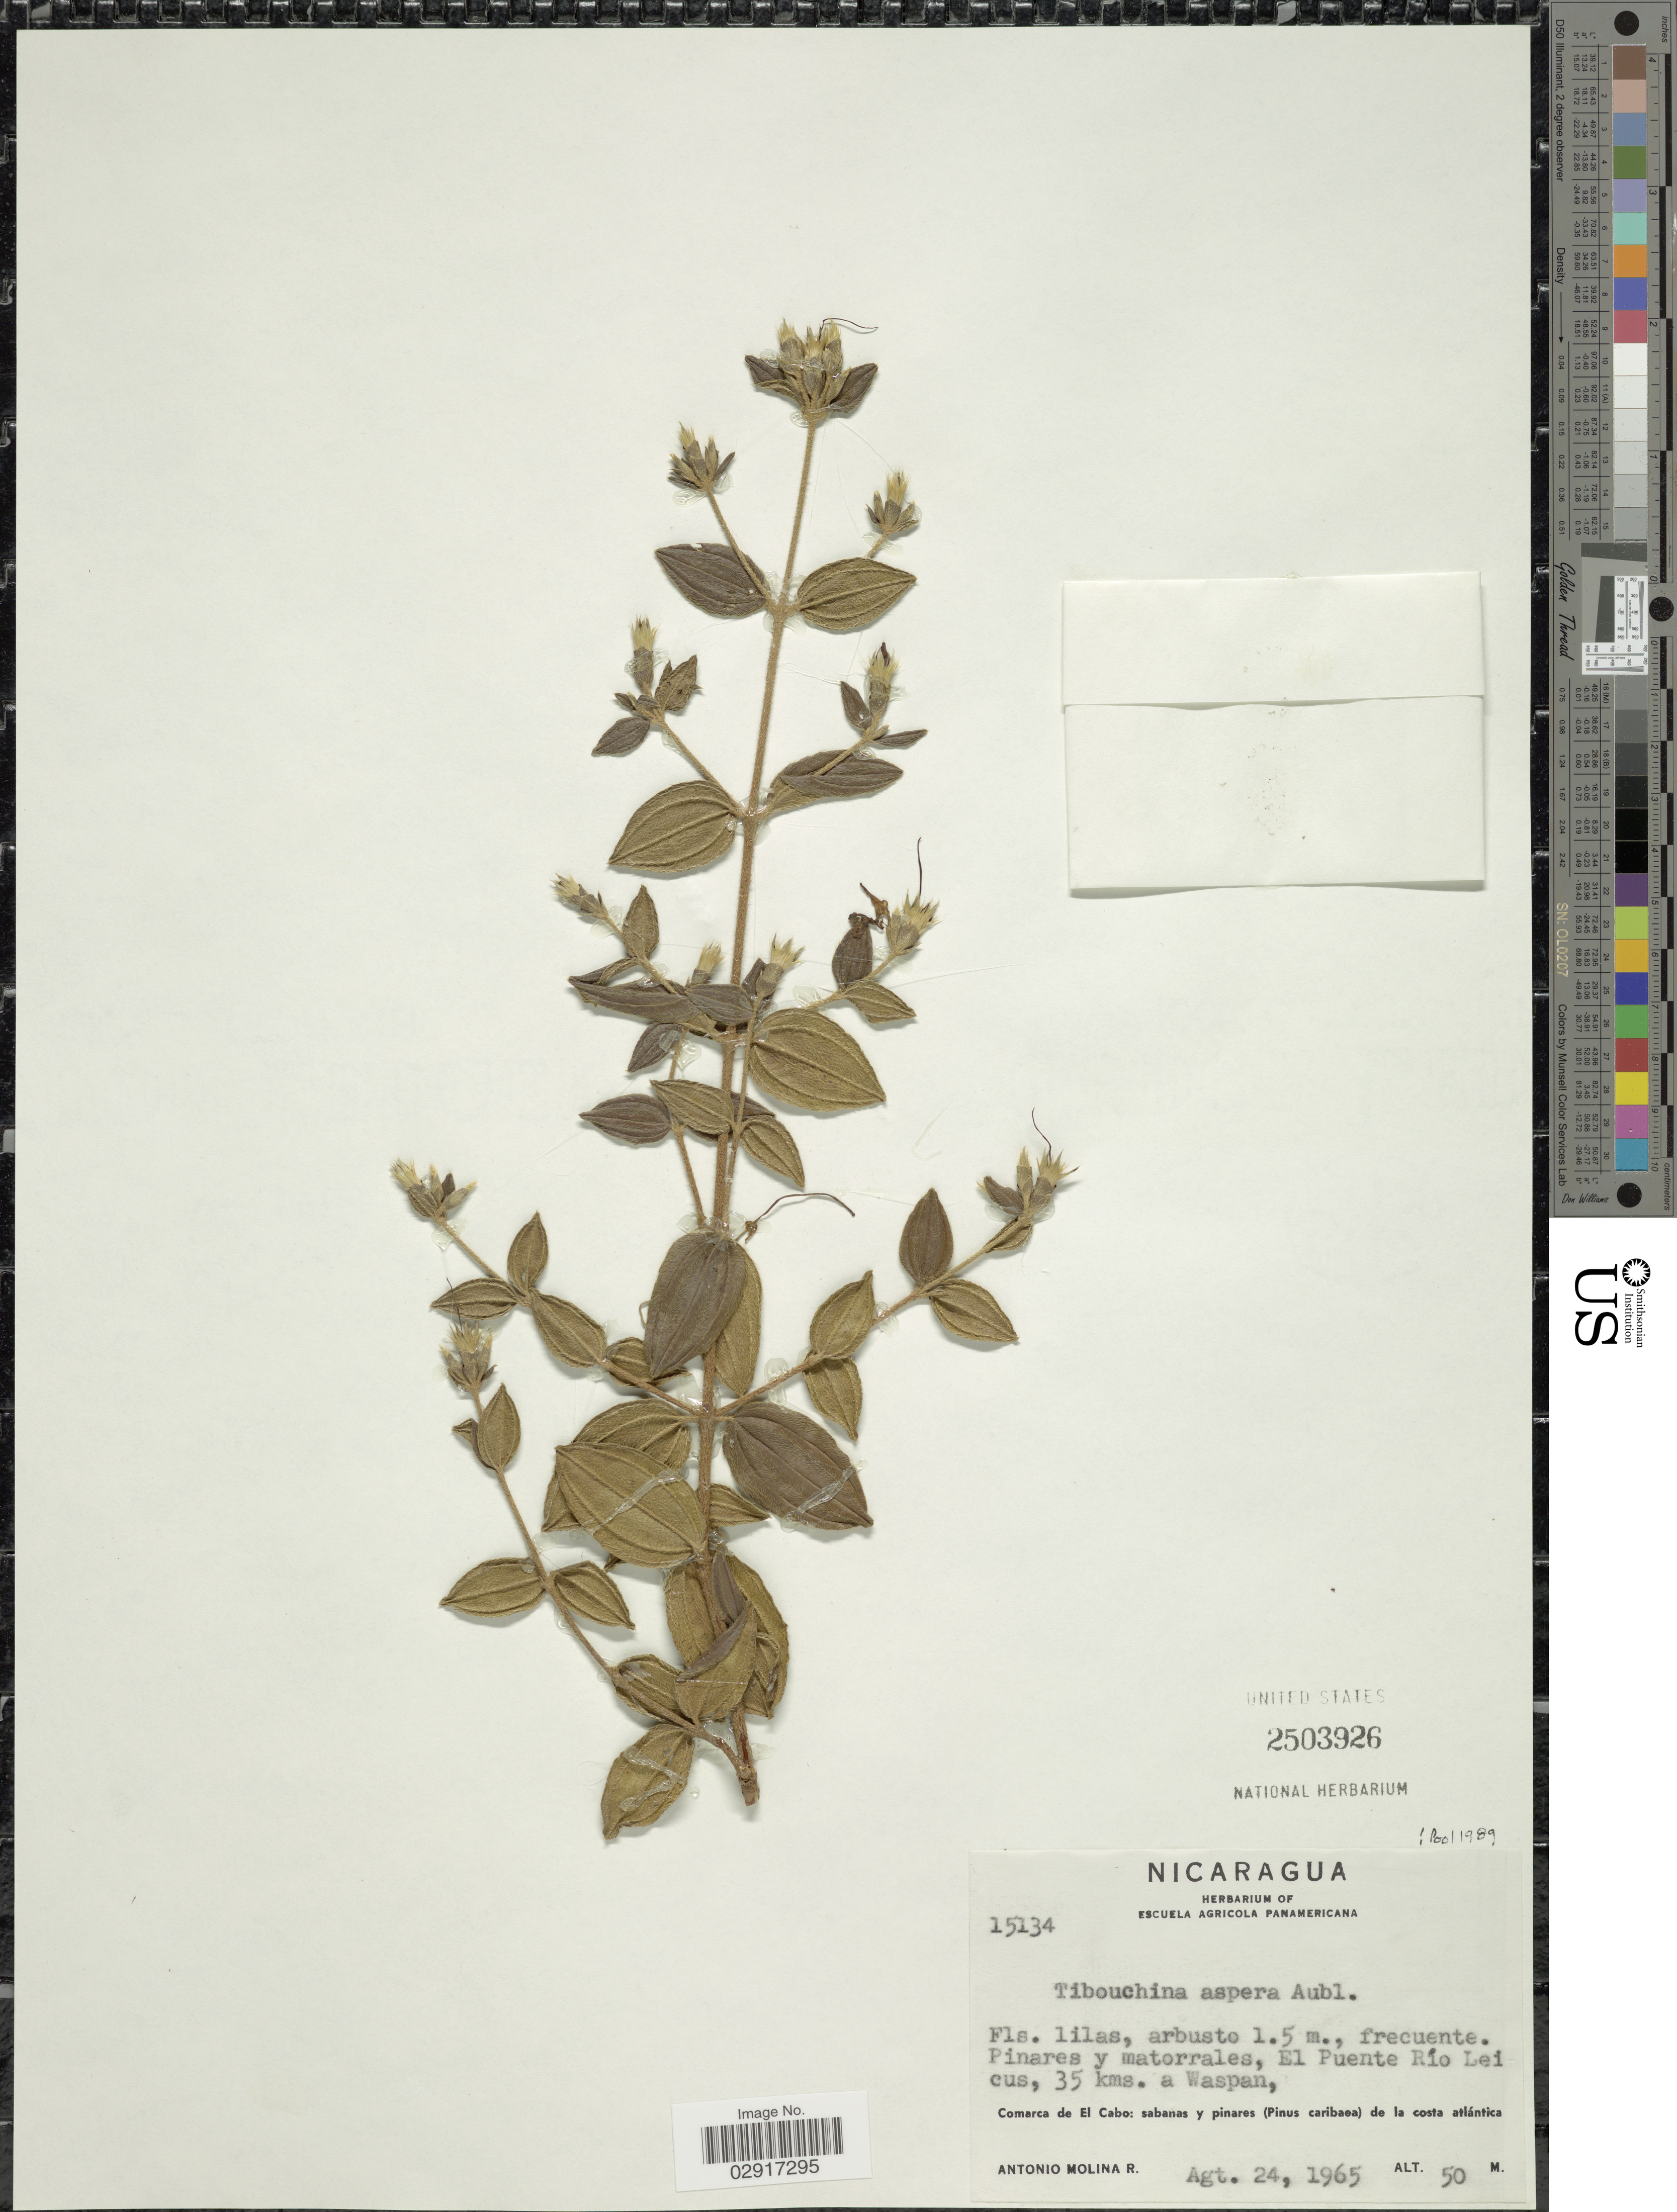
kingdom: Plantae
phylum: Tracheophyta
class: Magnoliopsida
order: Myrtales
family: Melastomataceae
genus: Tibouchina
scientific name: Tibouchina aspera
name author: Aubl.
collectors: A. Molina R.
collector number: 15134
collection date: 1965-08-24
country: Nicaragua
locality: Pinares y motorrales, El Puente Río Lei cus, 35 kms. a Waspan. Comarca de El Cabo: sabanas y pinares (Pinus caribaea) de la costa atlántica.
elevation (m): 50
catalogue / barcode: US 2503926